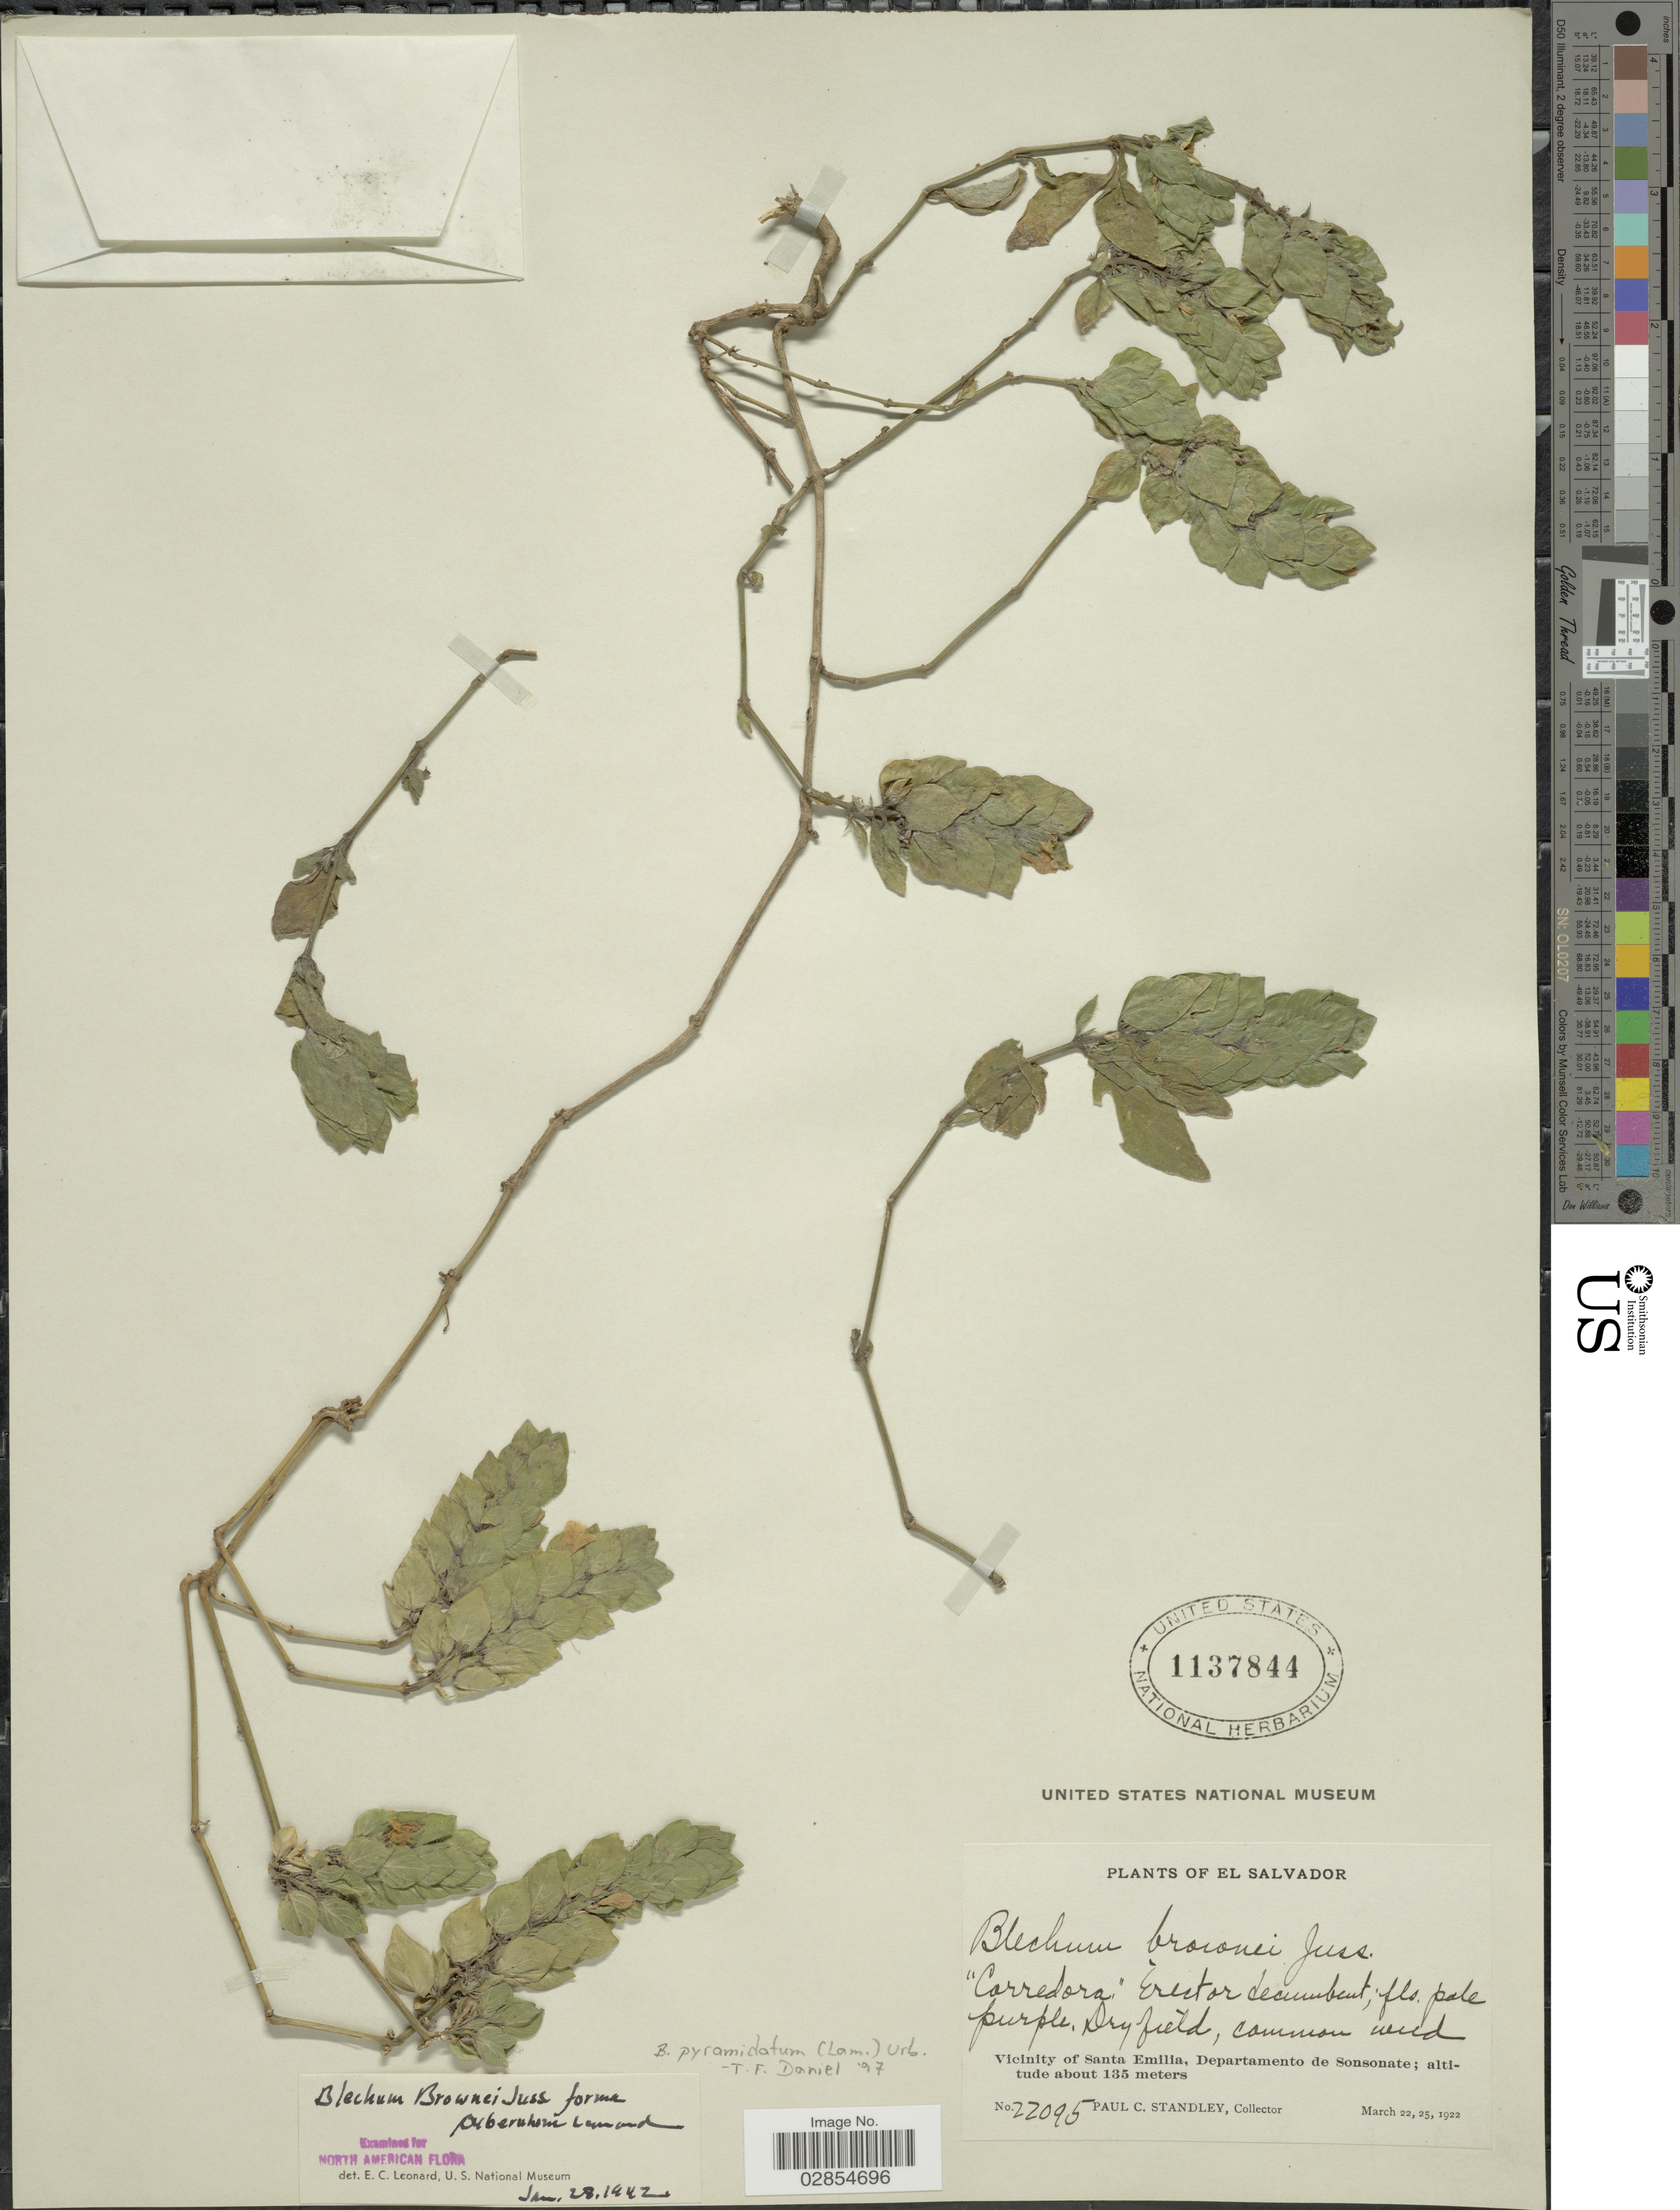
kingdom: Plantae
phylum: Tracheophyta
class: Magnoliopsida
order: Lamiales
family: Acanthaceae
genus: Blechum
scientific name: Blechum pyramidatum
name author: (Lam.) Urb.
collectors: P. C. Standley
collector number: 22095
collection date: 1922-03-22/1922-03-25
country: El Salvador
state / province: Sonsonate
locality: Vicinity of Santa Emilia, Departamento de Sonsonate.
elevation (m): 135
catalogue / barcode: US 1137844